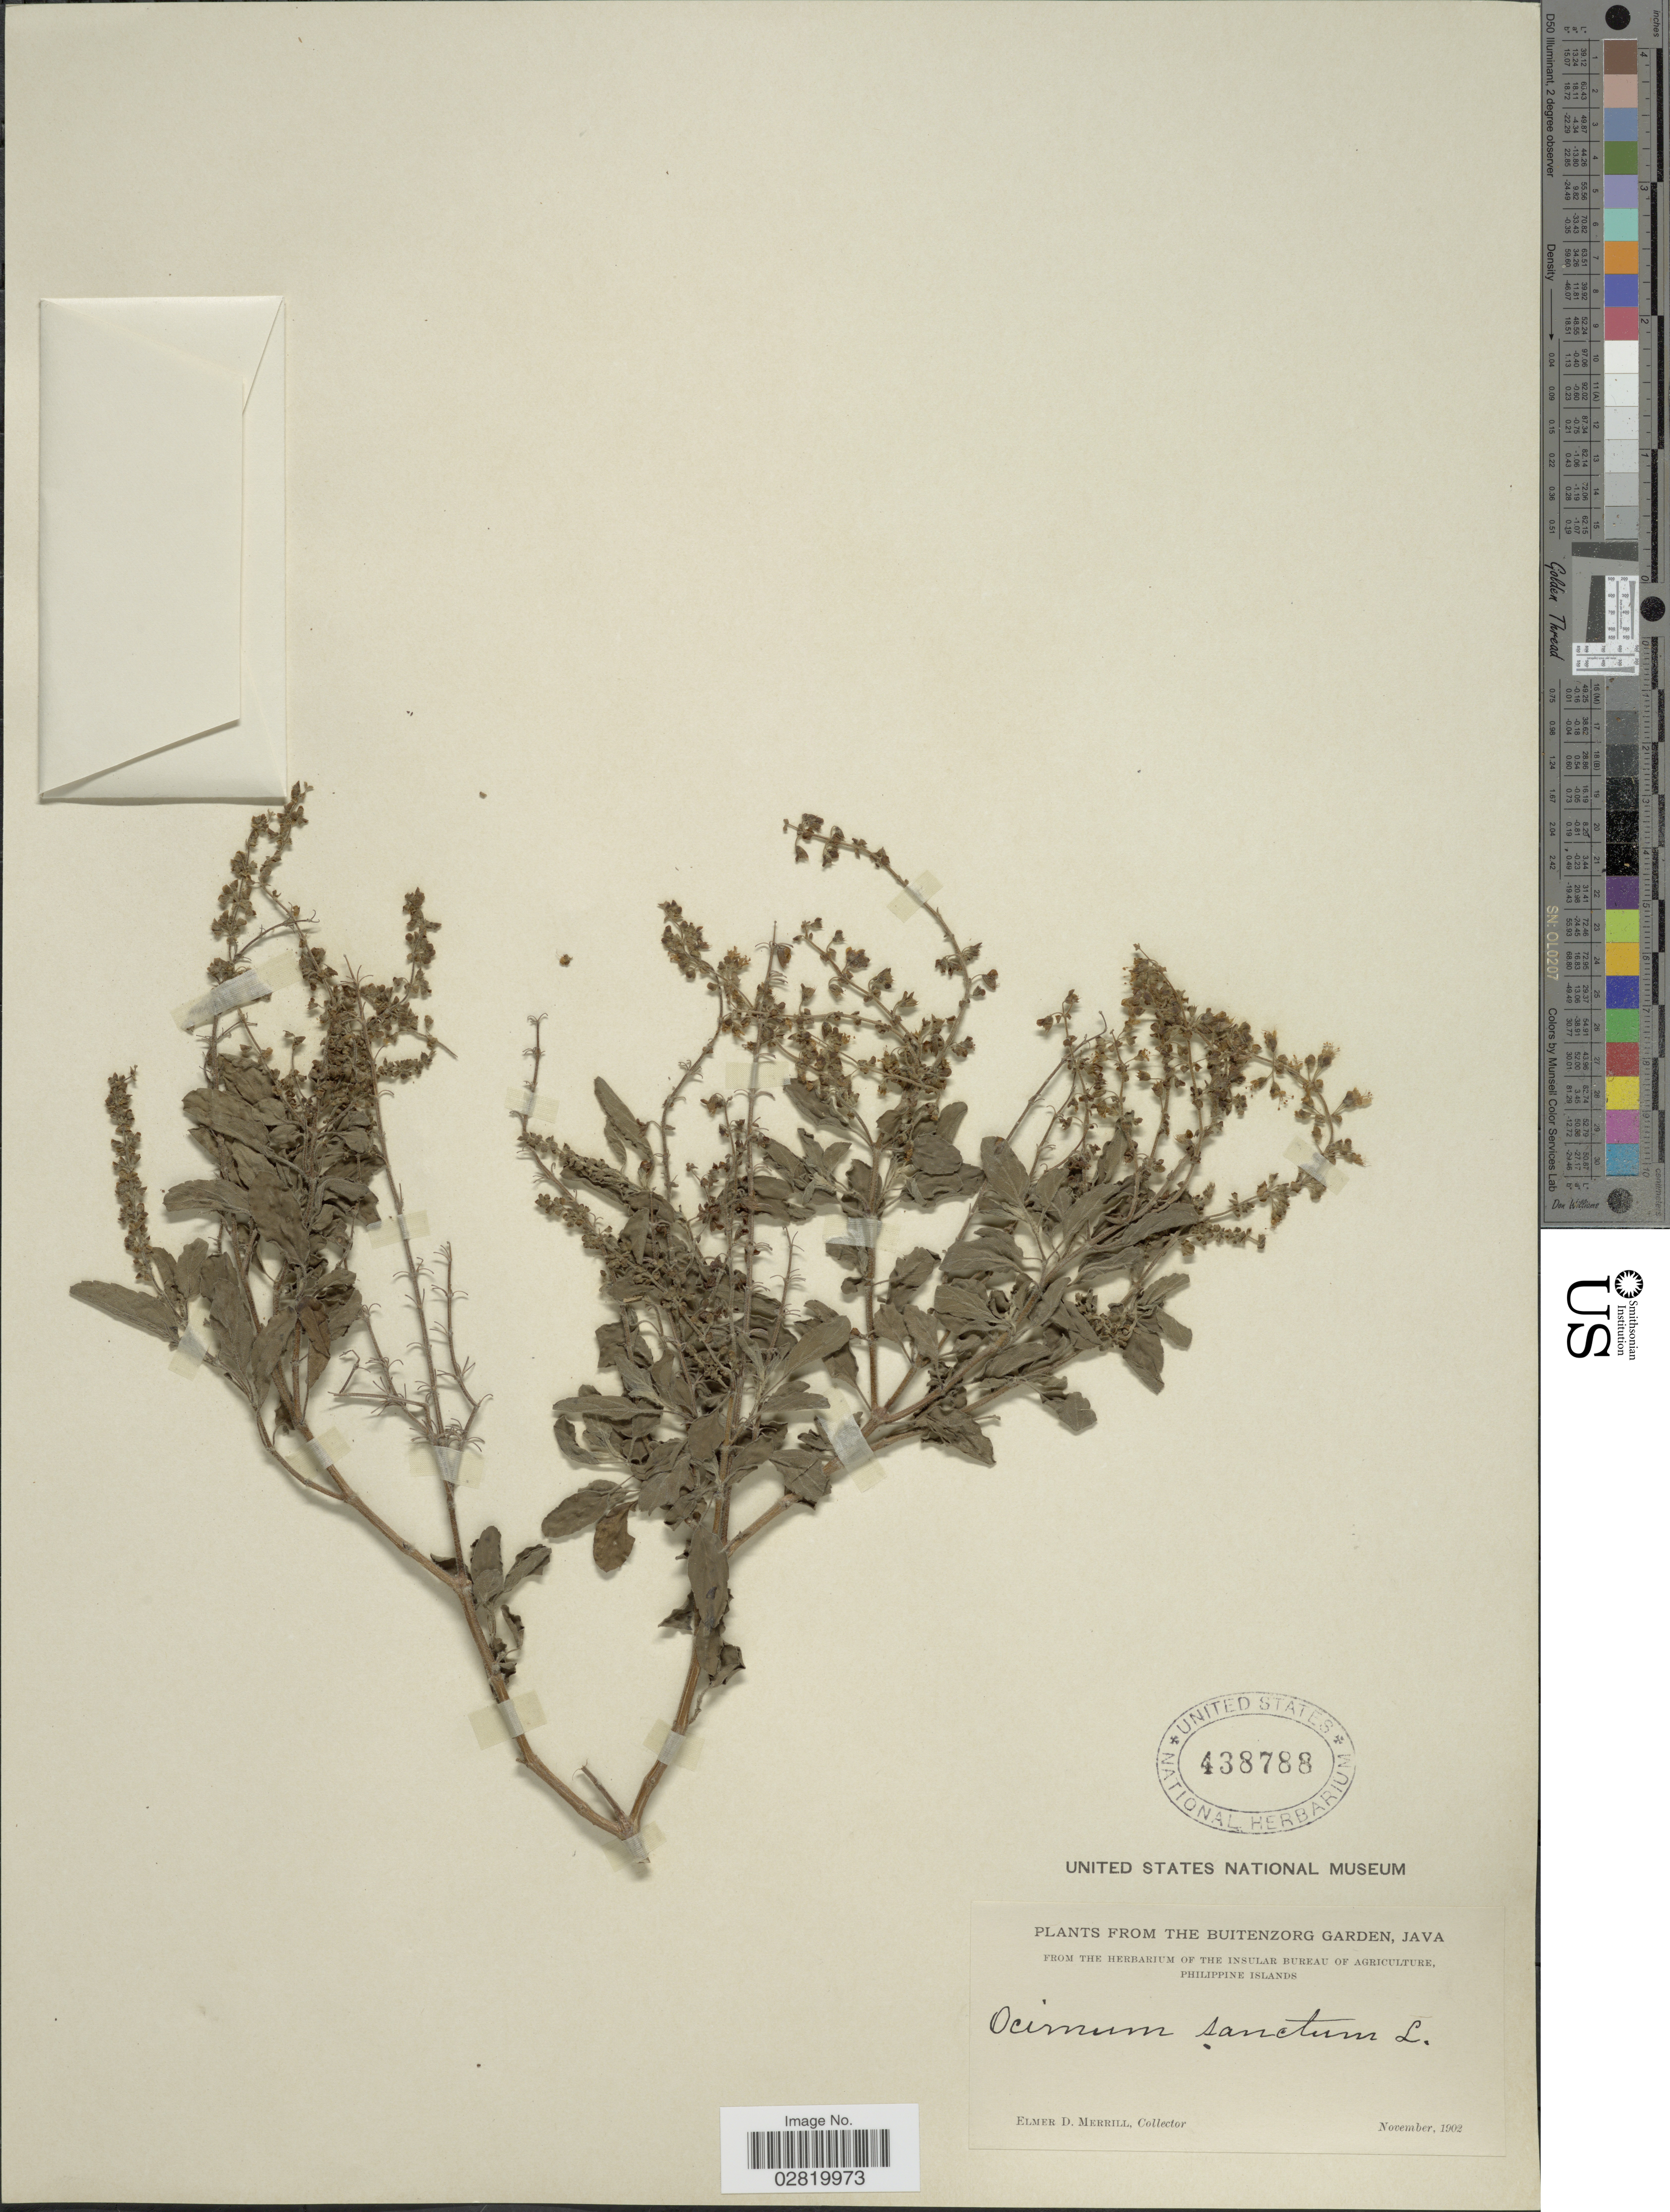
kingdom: Plantae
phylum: Tracheophyta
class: Magnoliopsida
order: Lamiales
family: Lamiaceae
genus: Ocimum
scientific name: Ocimum tenuiflorum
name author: L.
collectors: E. D. Merrill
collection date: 1902-11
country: Indonesia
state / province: Java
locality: Buitenzorg Garden.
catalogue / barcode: US 438788